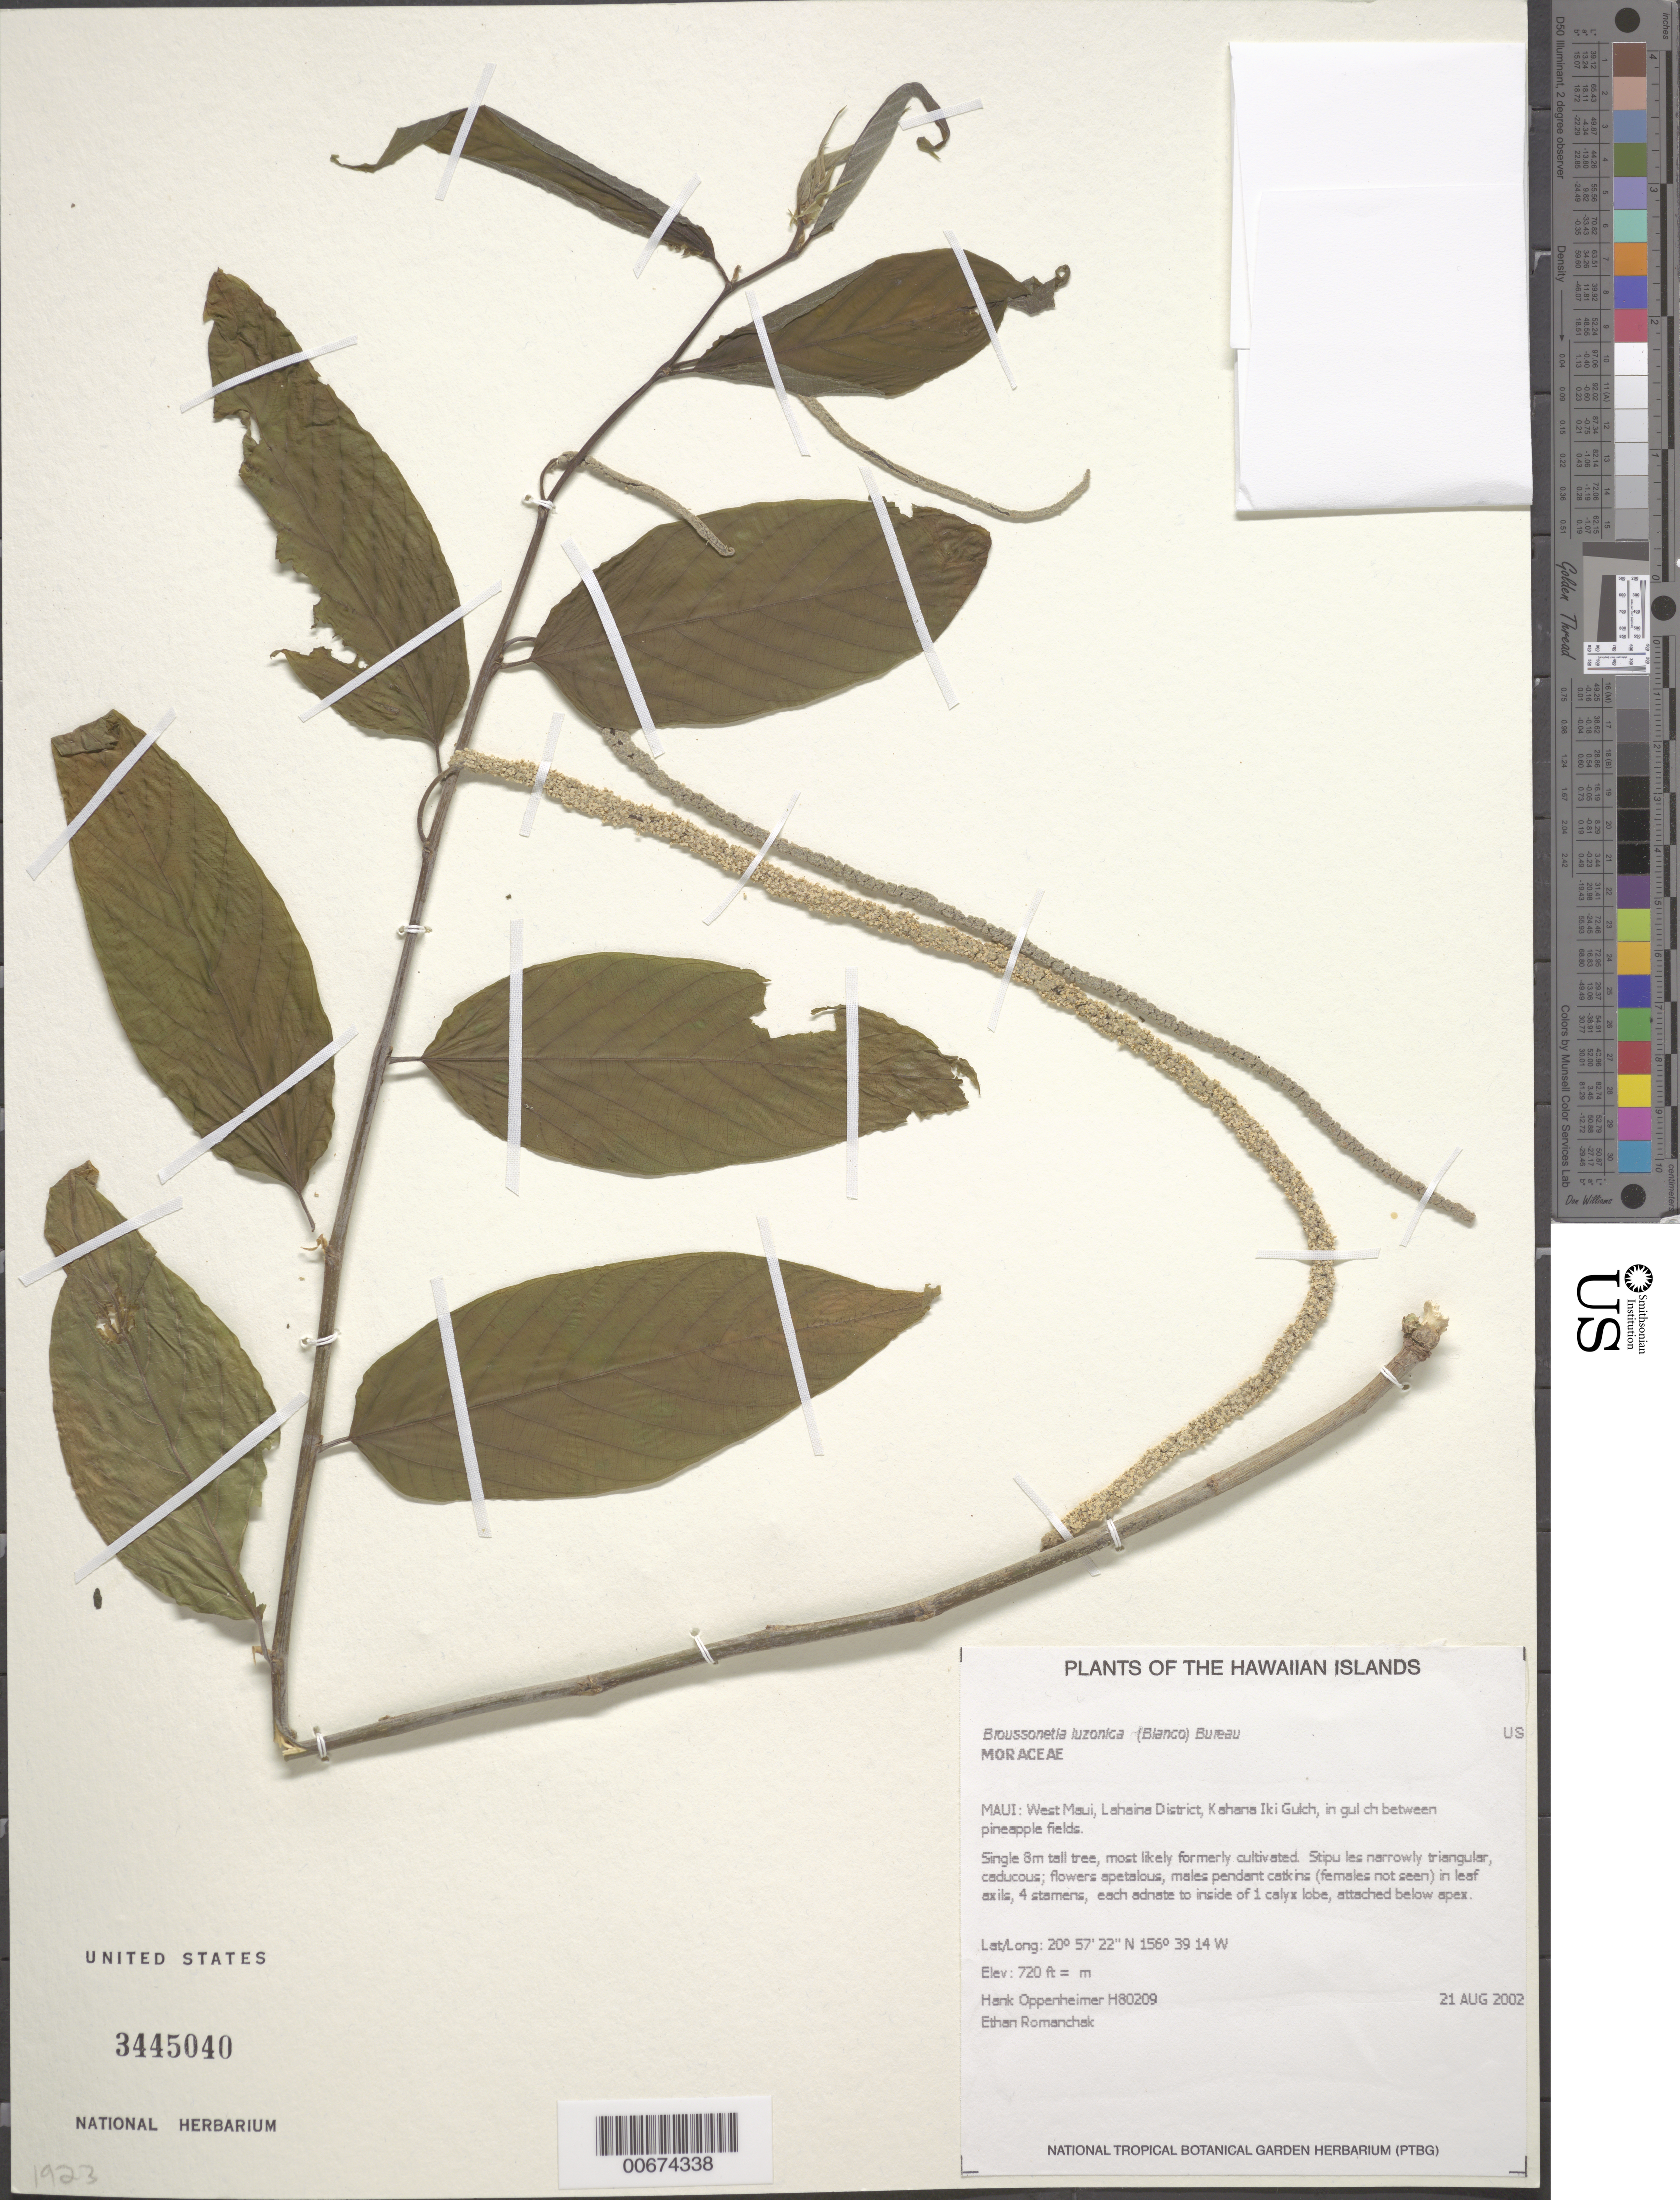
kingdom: Plantae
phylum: Tracheophyta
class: Magnoliopsida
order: Rosales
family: Moraceae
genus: Allaeanthus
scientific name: Allaeanthus luzonicus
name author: Fern.-Vill.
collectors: H. L. Oppenheimer & E. Romanchak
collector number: H80209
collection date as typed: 21 Aug 2002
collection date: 2002-08-21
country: United States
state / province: Hawaii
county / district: Maui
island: Maui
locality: W Maui, Lahaina District, Kahana Iki Gulch, in gulch between pineapple fields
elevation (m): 219.5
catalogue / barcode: US 3445040